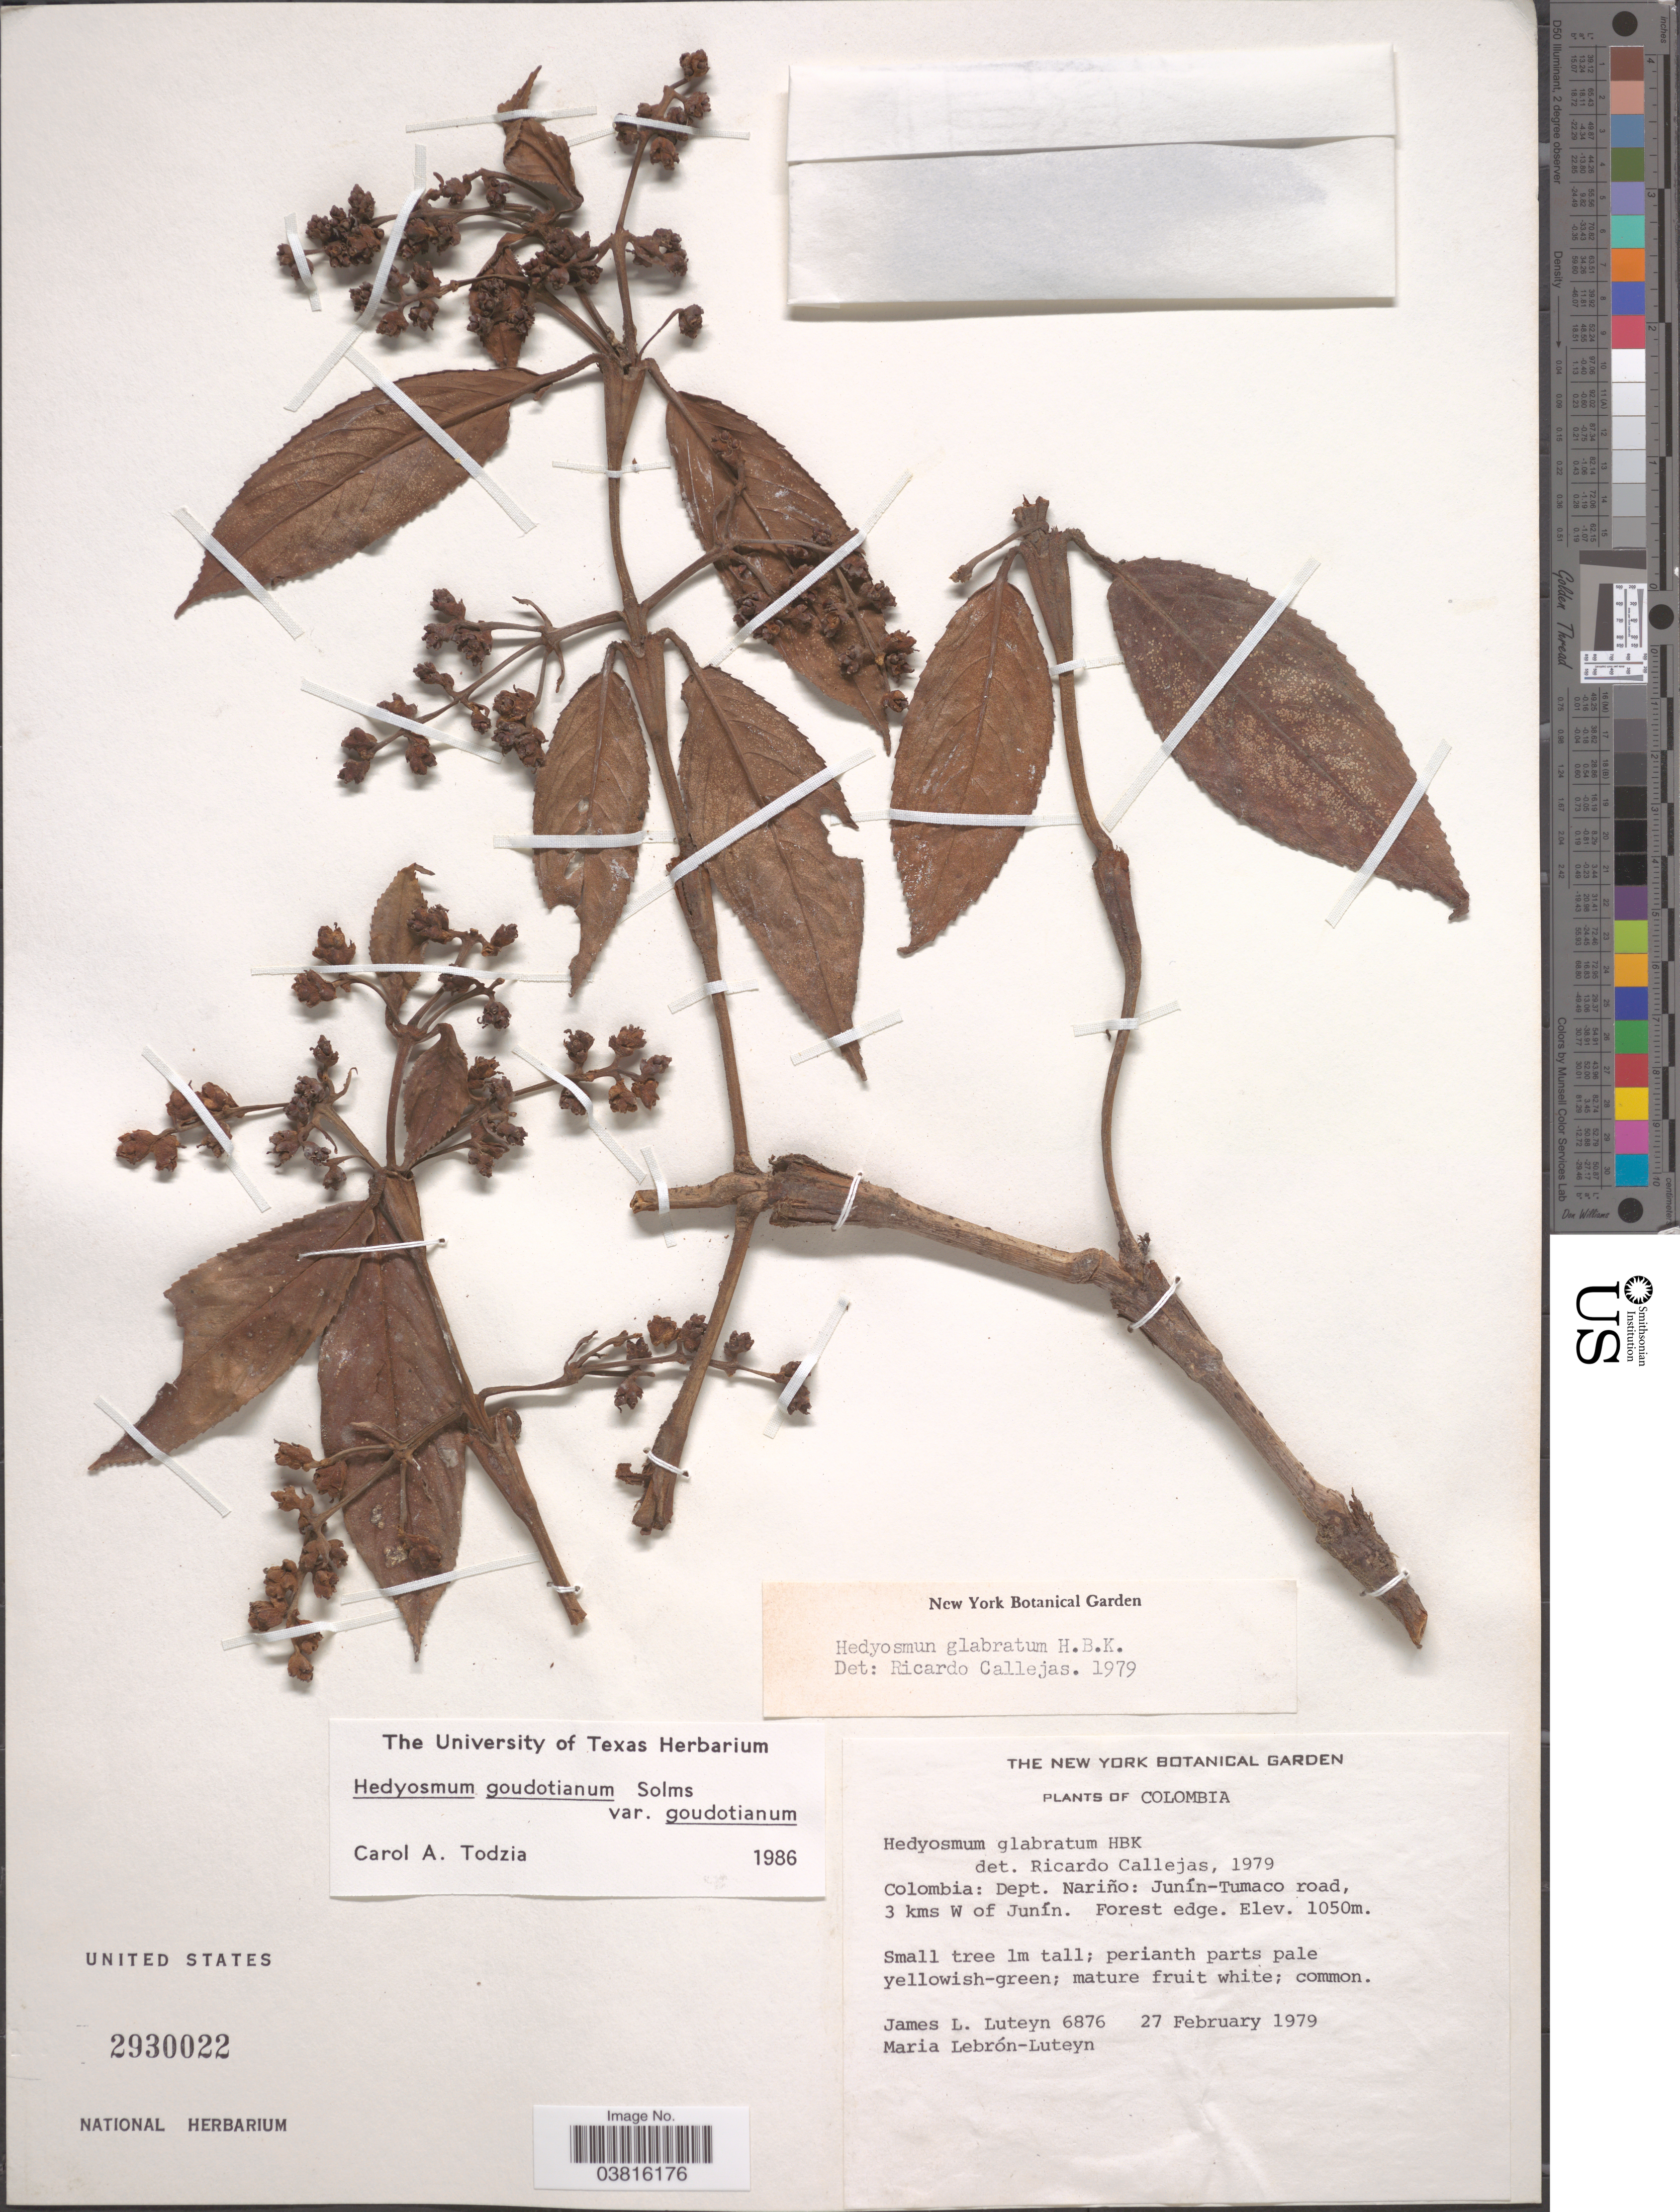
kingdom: Plantae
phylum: Tracheophyta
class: Magnoliopsida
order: Chloranthales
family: Chloranthaceae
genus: Hedyosmum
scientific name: Hedyosmum goudotianum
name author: Solms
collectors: J. L. Luteyn & M. L. Lebrón-Luteyn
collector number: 6876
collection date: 1979-02-27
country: Colombia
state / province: Nariño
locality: Dept. Nariño: Junín-Tumaco road, 3 kms W of Junín. Forest edge.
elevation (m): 1050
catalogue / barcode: US 2930022